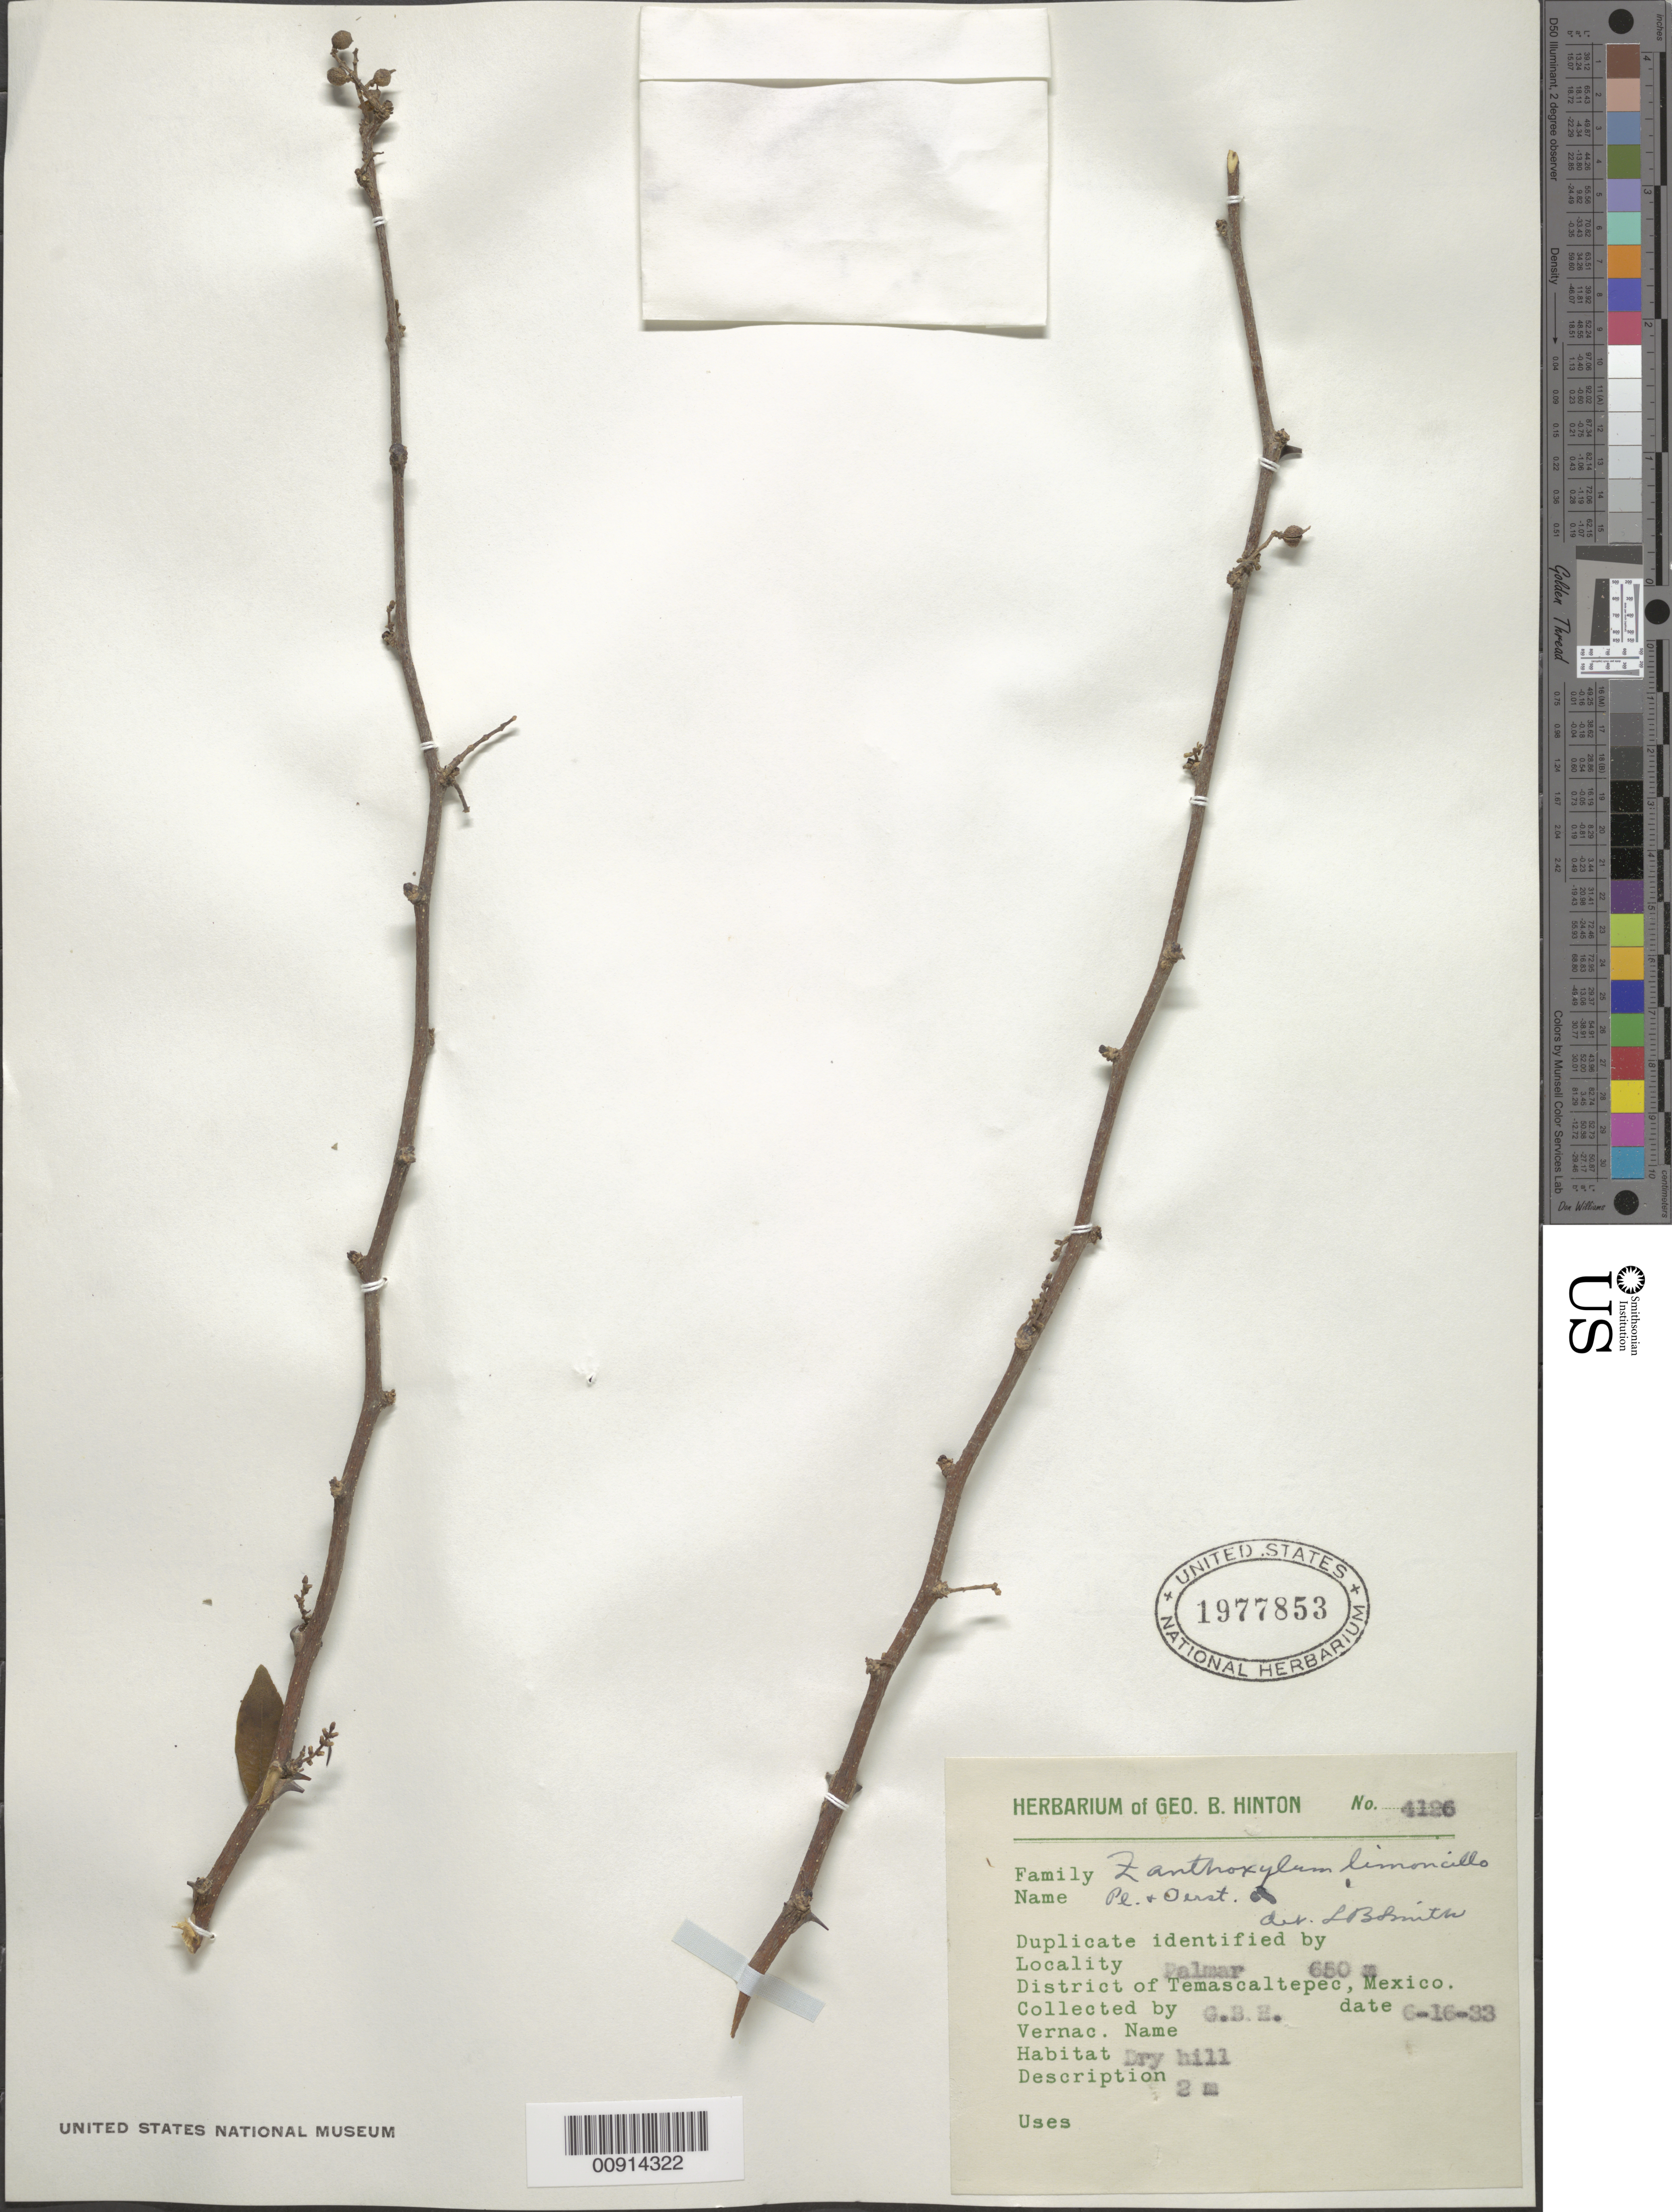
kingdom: Plantae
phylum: Tracheophyta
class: Magnoliopsida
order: Sapindales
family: Rutaceae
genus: Zanthoxylum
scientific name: Zanthoxylum limoncello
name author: Planch. & Oerst.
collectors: G. B. Hinton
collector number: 4126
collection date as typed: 16 Jun 1933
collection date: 1933-06-16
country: Mexico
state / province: México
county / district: Temascaltepec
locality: Palmar, District of Temascaltepec, State of México.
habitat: Dry hill.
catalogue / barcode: US 1977853